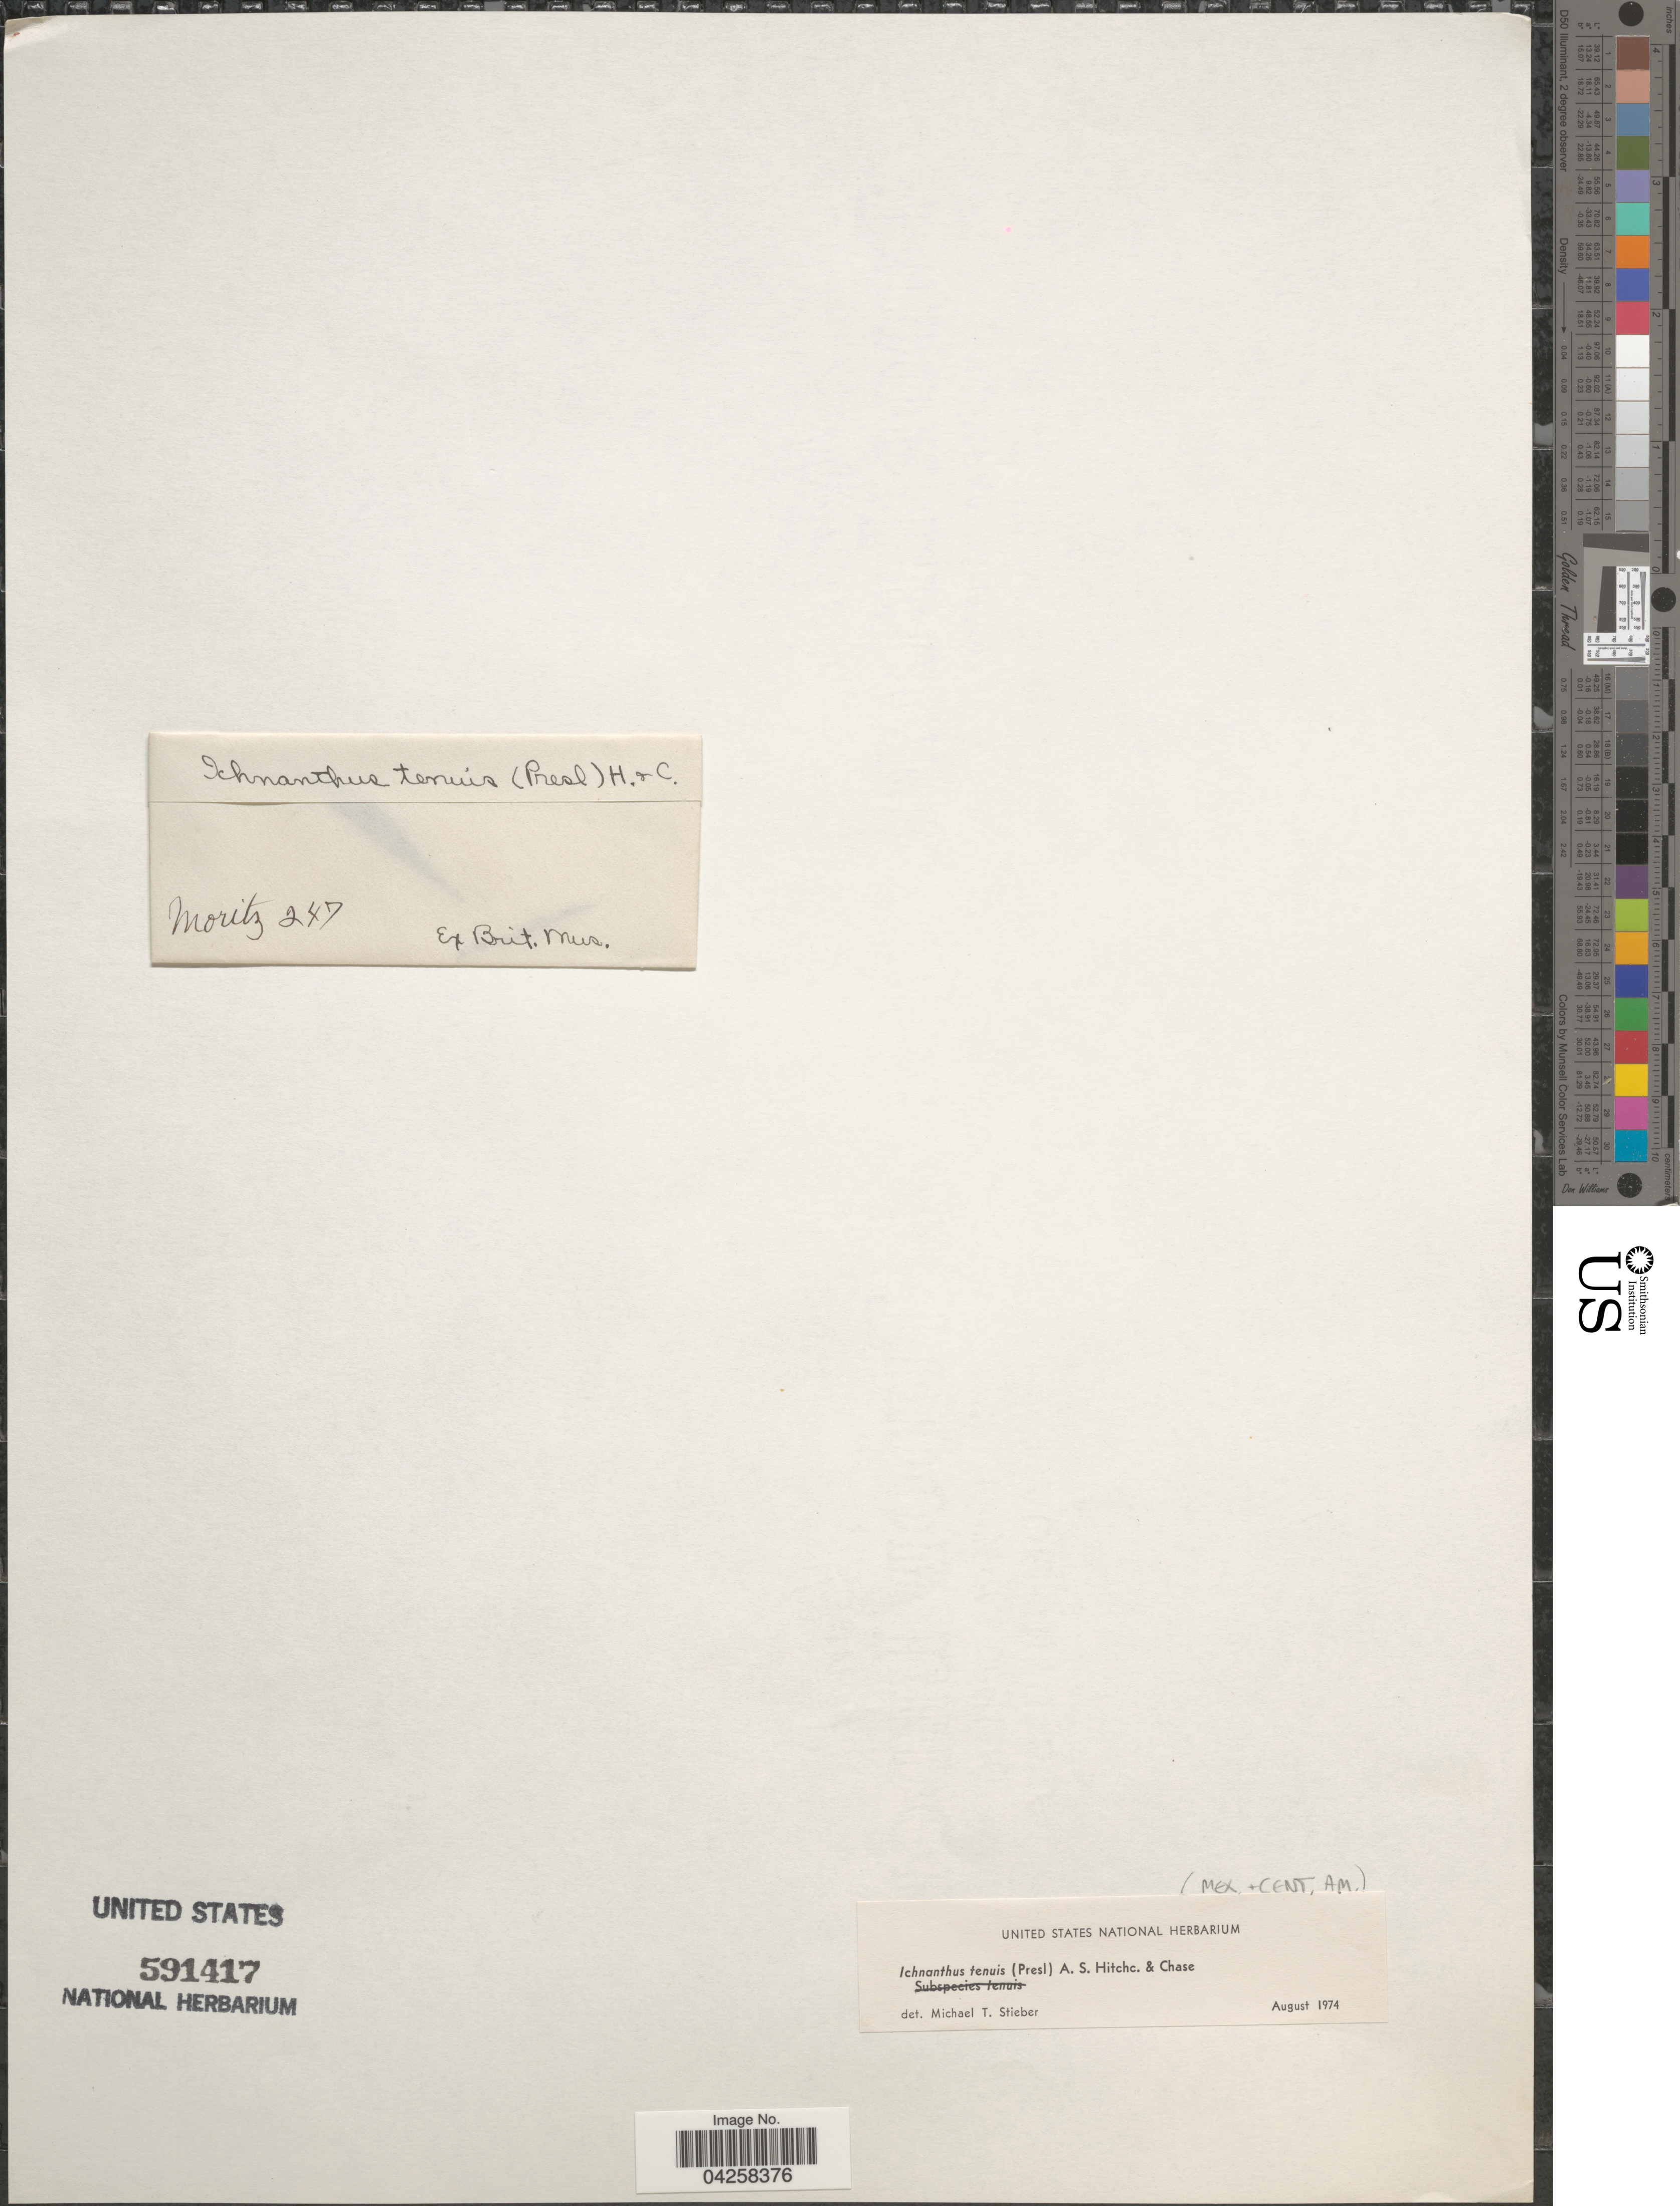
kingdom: Plantae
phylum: Tracheophyta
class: Liliopsida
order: Poales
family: Poaceae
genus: Ichnanthus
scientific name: Ichnanthus tenuis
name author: (J. Presl) Hitchc. & Chase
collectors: Moritz, --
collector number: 247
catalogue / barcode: US 591417